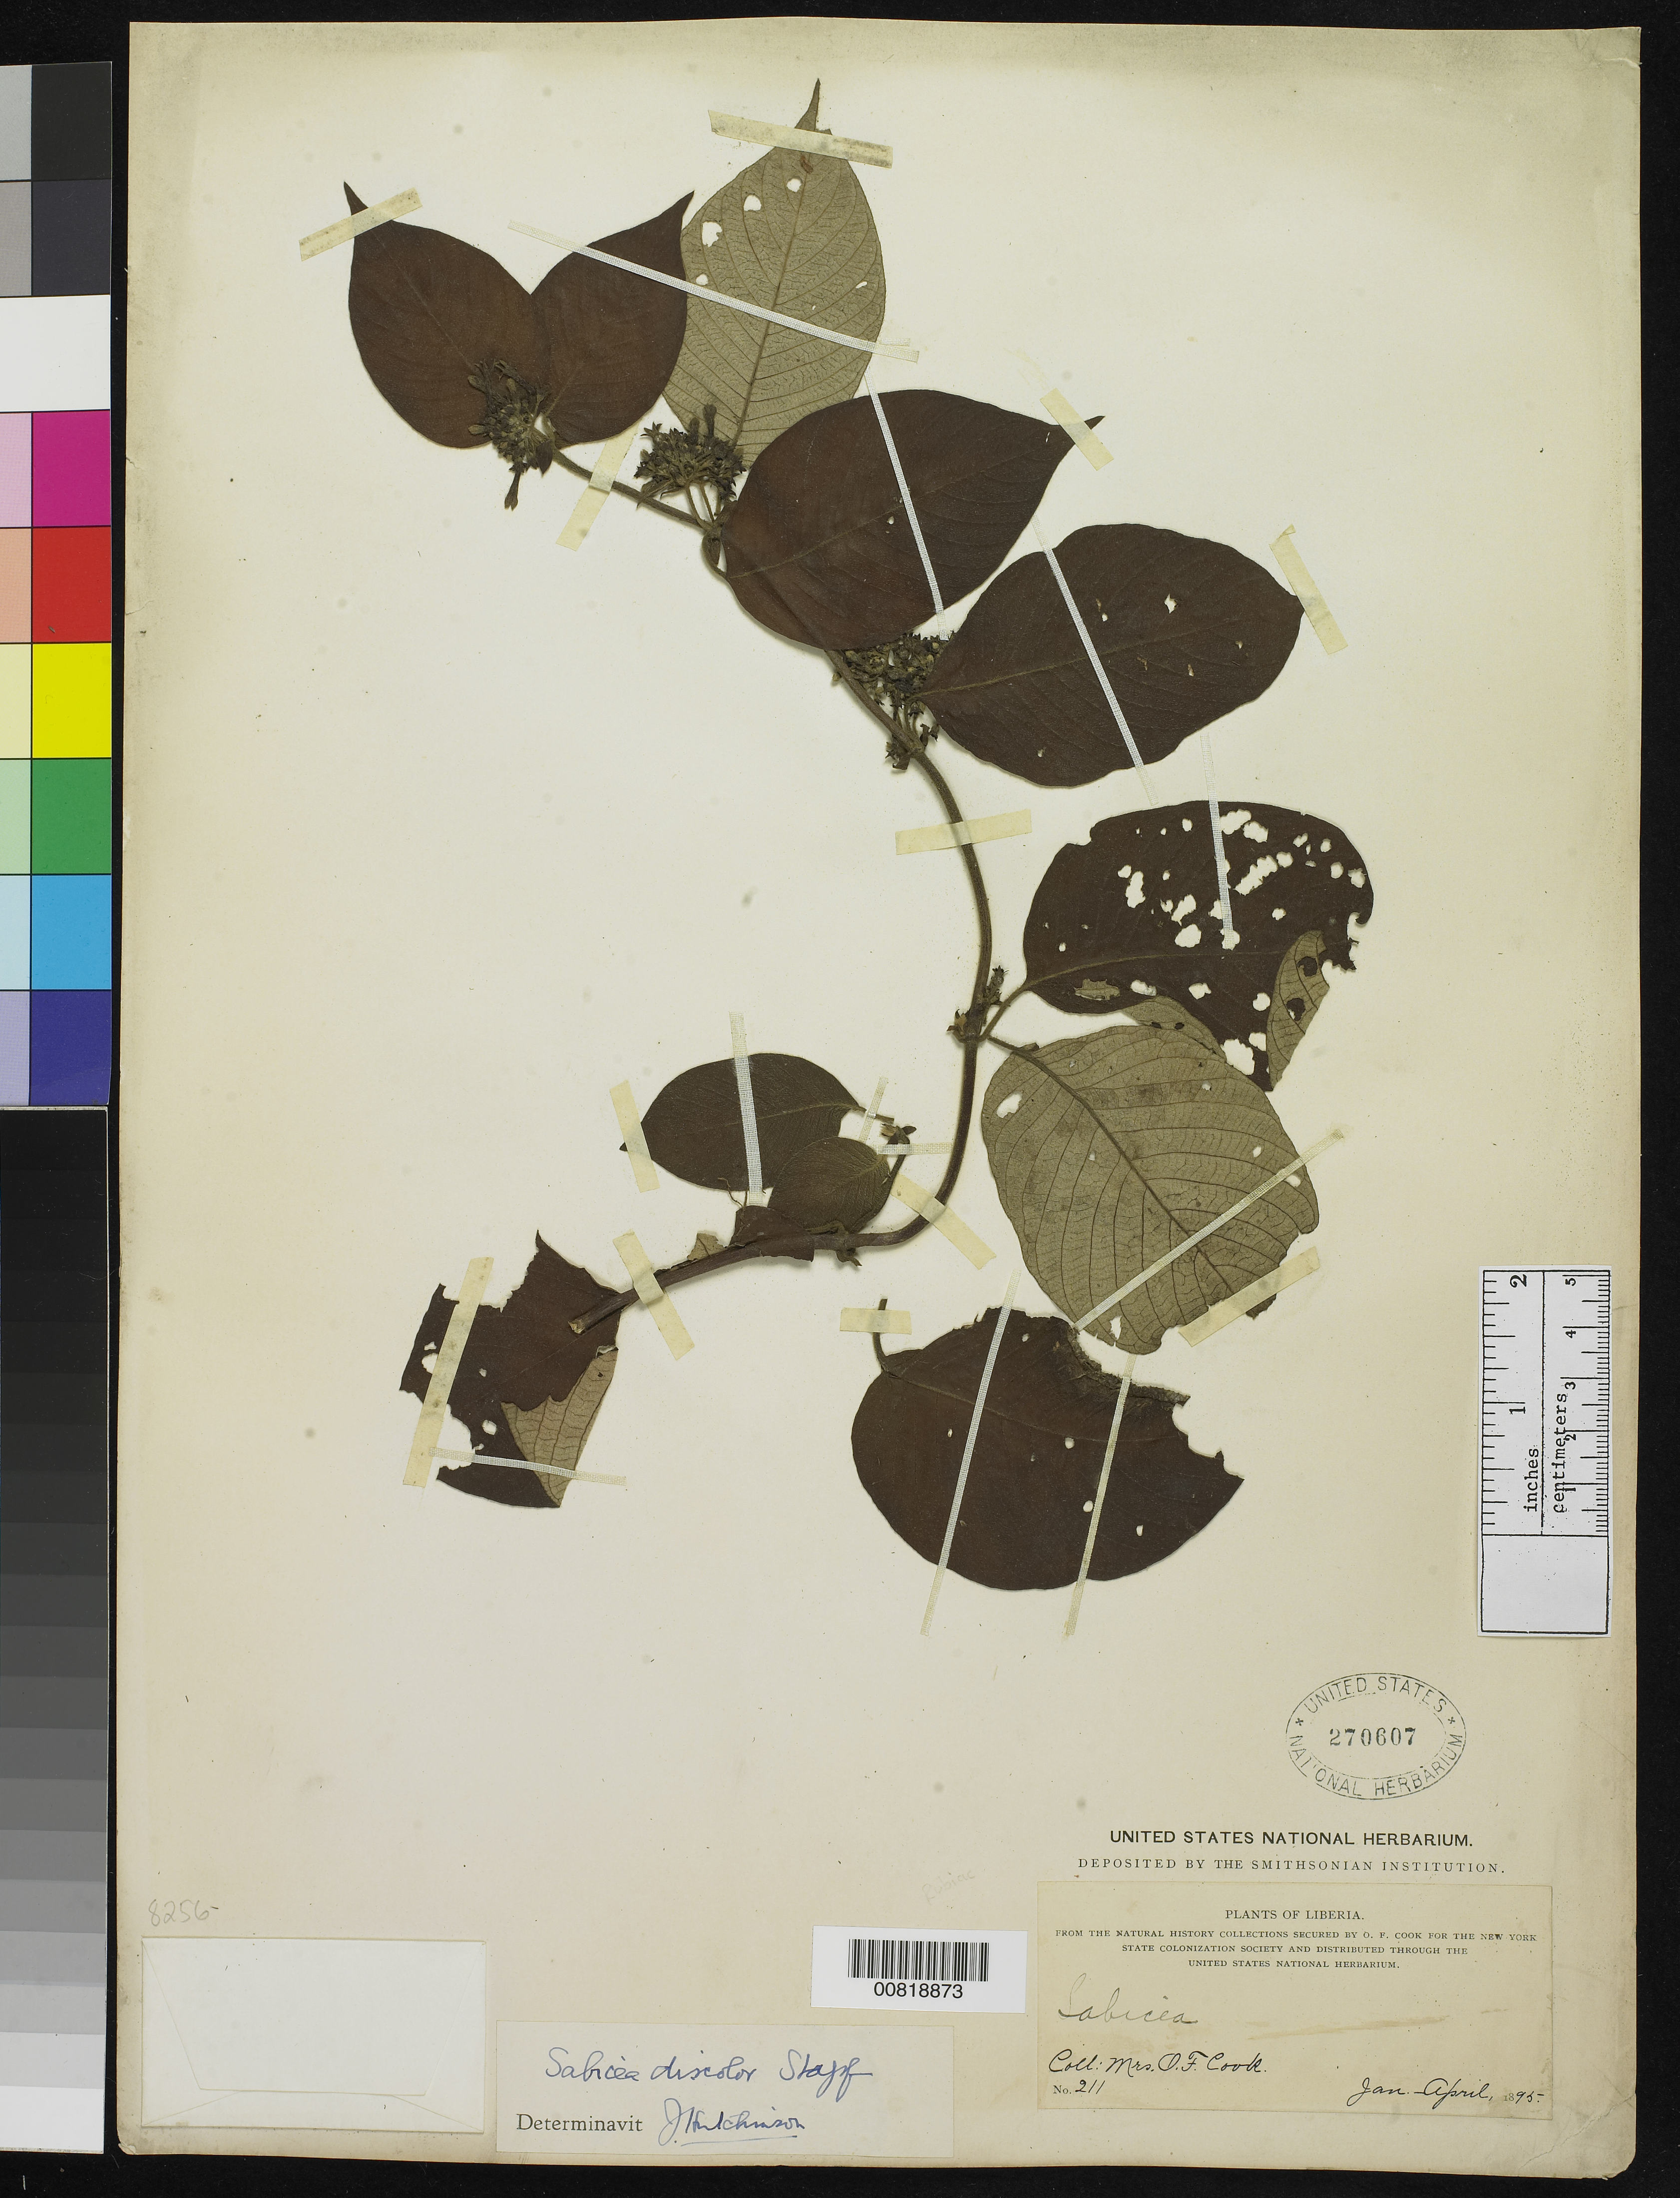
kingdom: Plantae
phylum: Tracheophyta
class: Magnoliopsida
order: Gentianales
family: Rubiaceae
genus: Sabicea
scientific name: Sabicea discolor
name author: Stapf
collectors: Alice C. Cook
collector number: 211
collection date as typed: Jan 1895 to -- Apr 1895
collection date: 1895-01/1895-04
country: Liberia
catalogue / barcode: US 270607